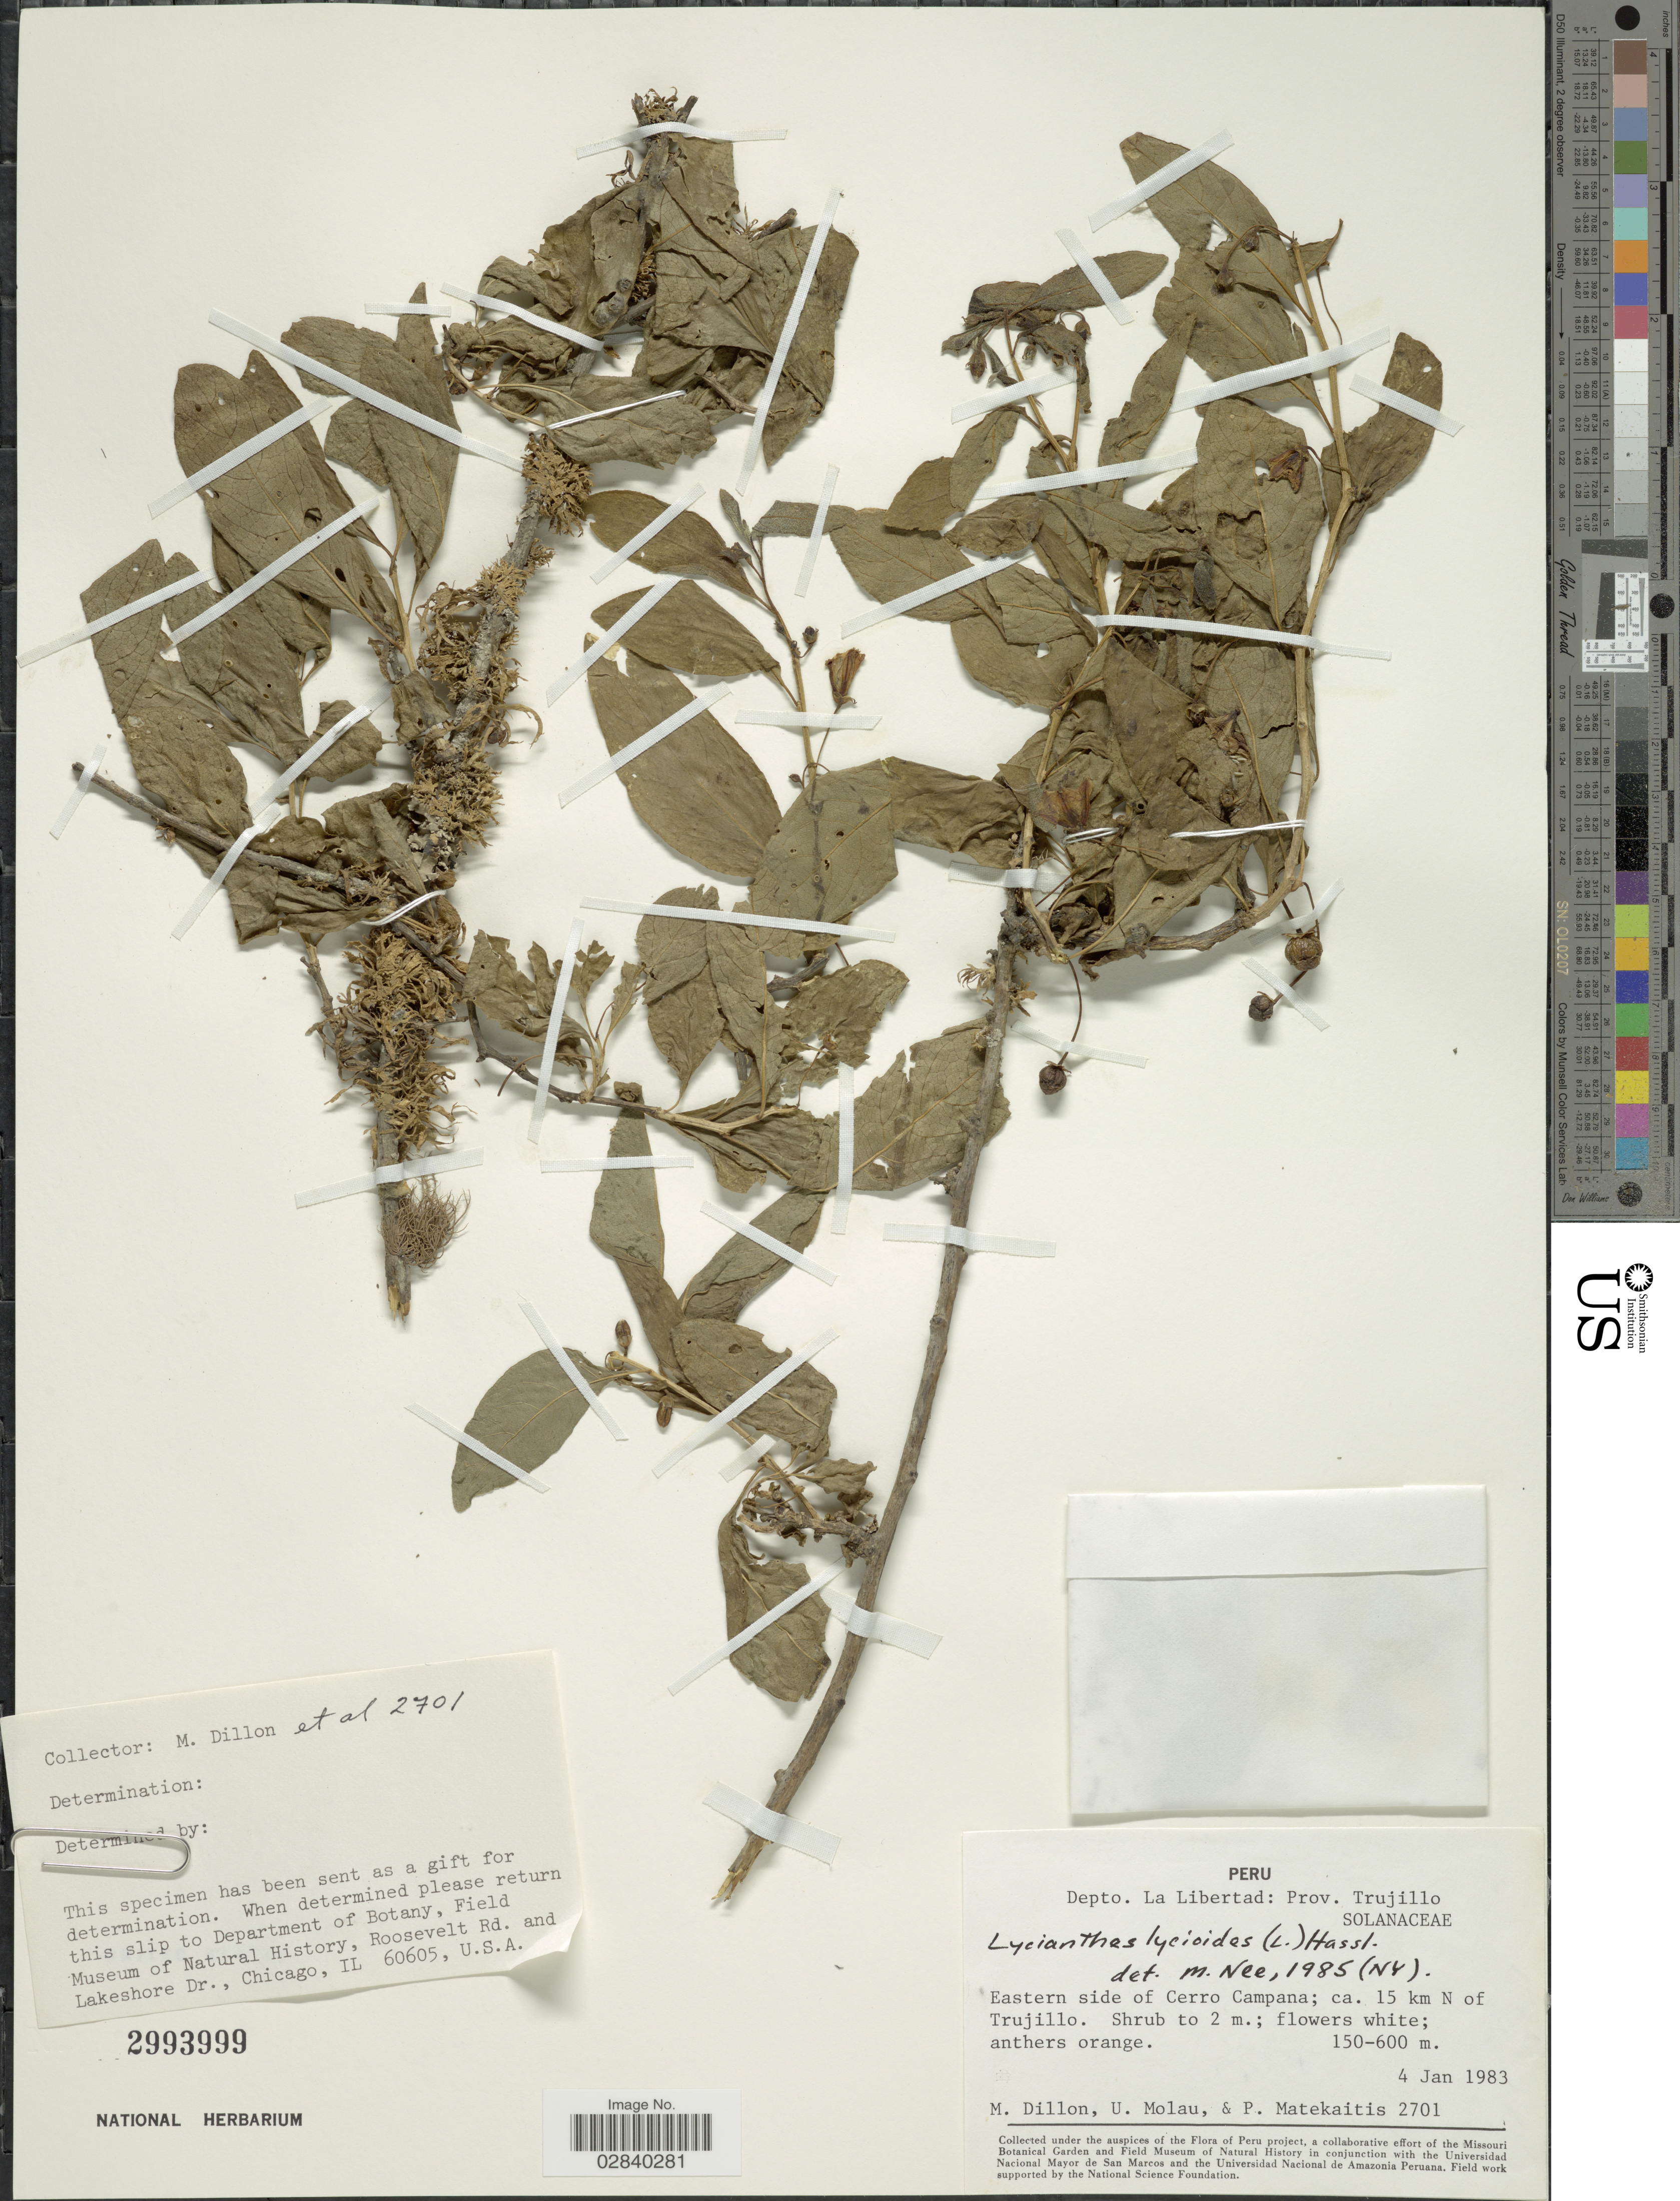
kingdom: Plantae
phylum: Tracheophyta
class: Magnoliopsida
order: Solanales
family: Solanaceae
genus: Lycianthes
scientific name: Lycianthes lycioides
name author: (L.) Hassl.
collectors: M. O. Dillon, U. Molau & P. Matekaitis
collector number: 2701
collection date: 1983-01-04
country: Peru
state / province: La Libertad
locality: Depto. La Libertad: Prov. Trujillo. Eastern side of Cerro Campana; ca. 15 km N of Trujillo.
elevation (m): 150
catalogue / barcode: US 2993999